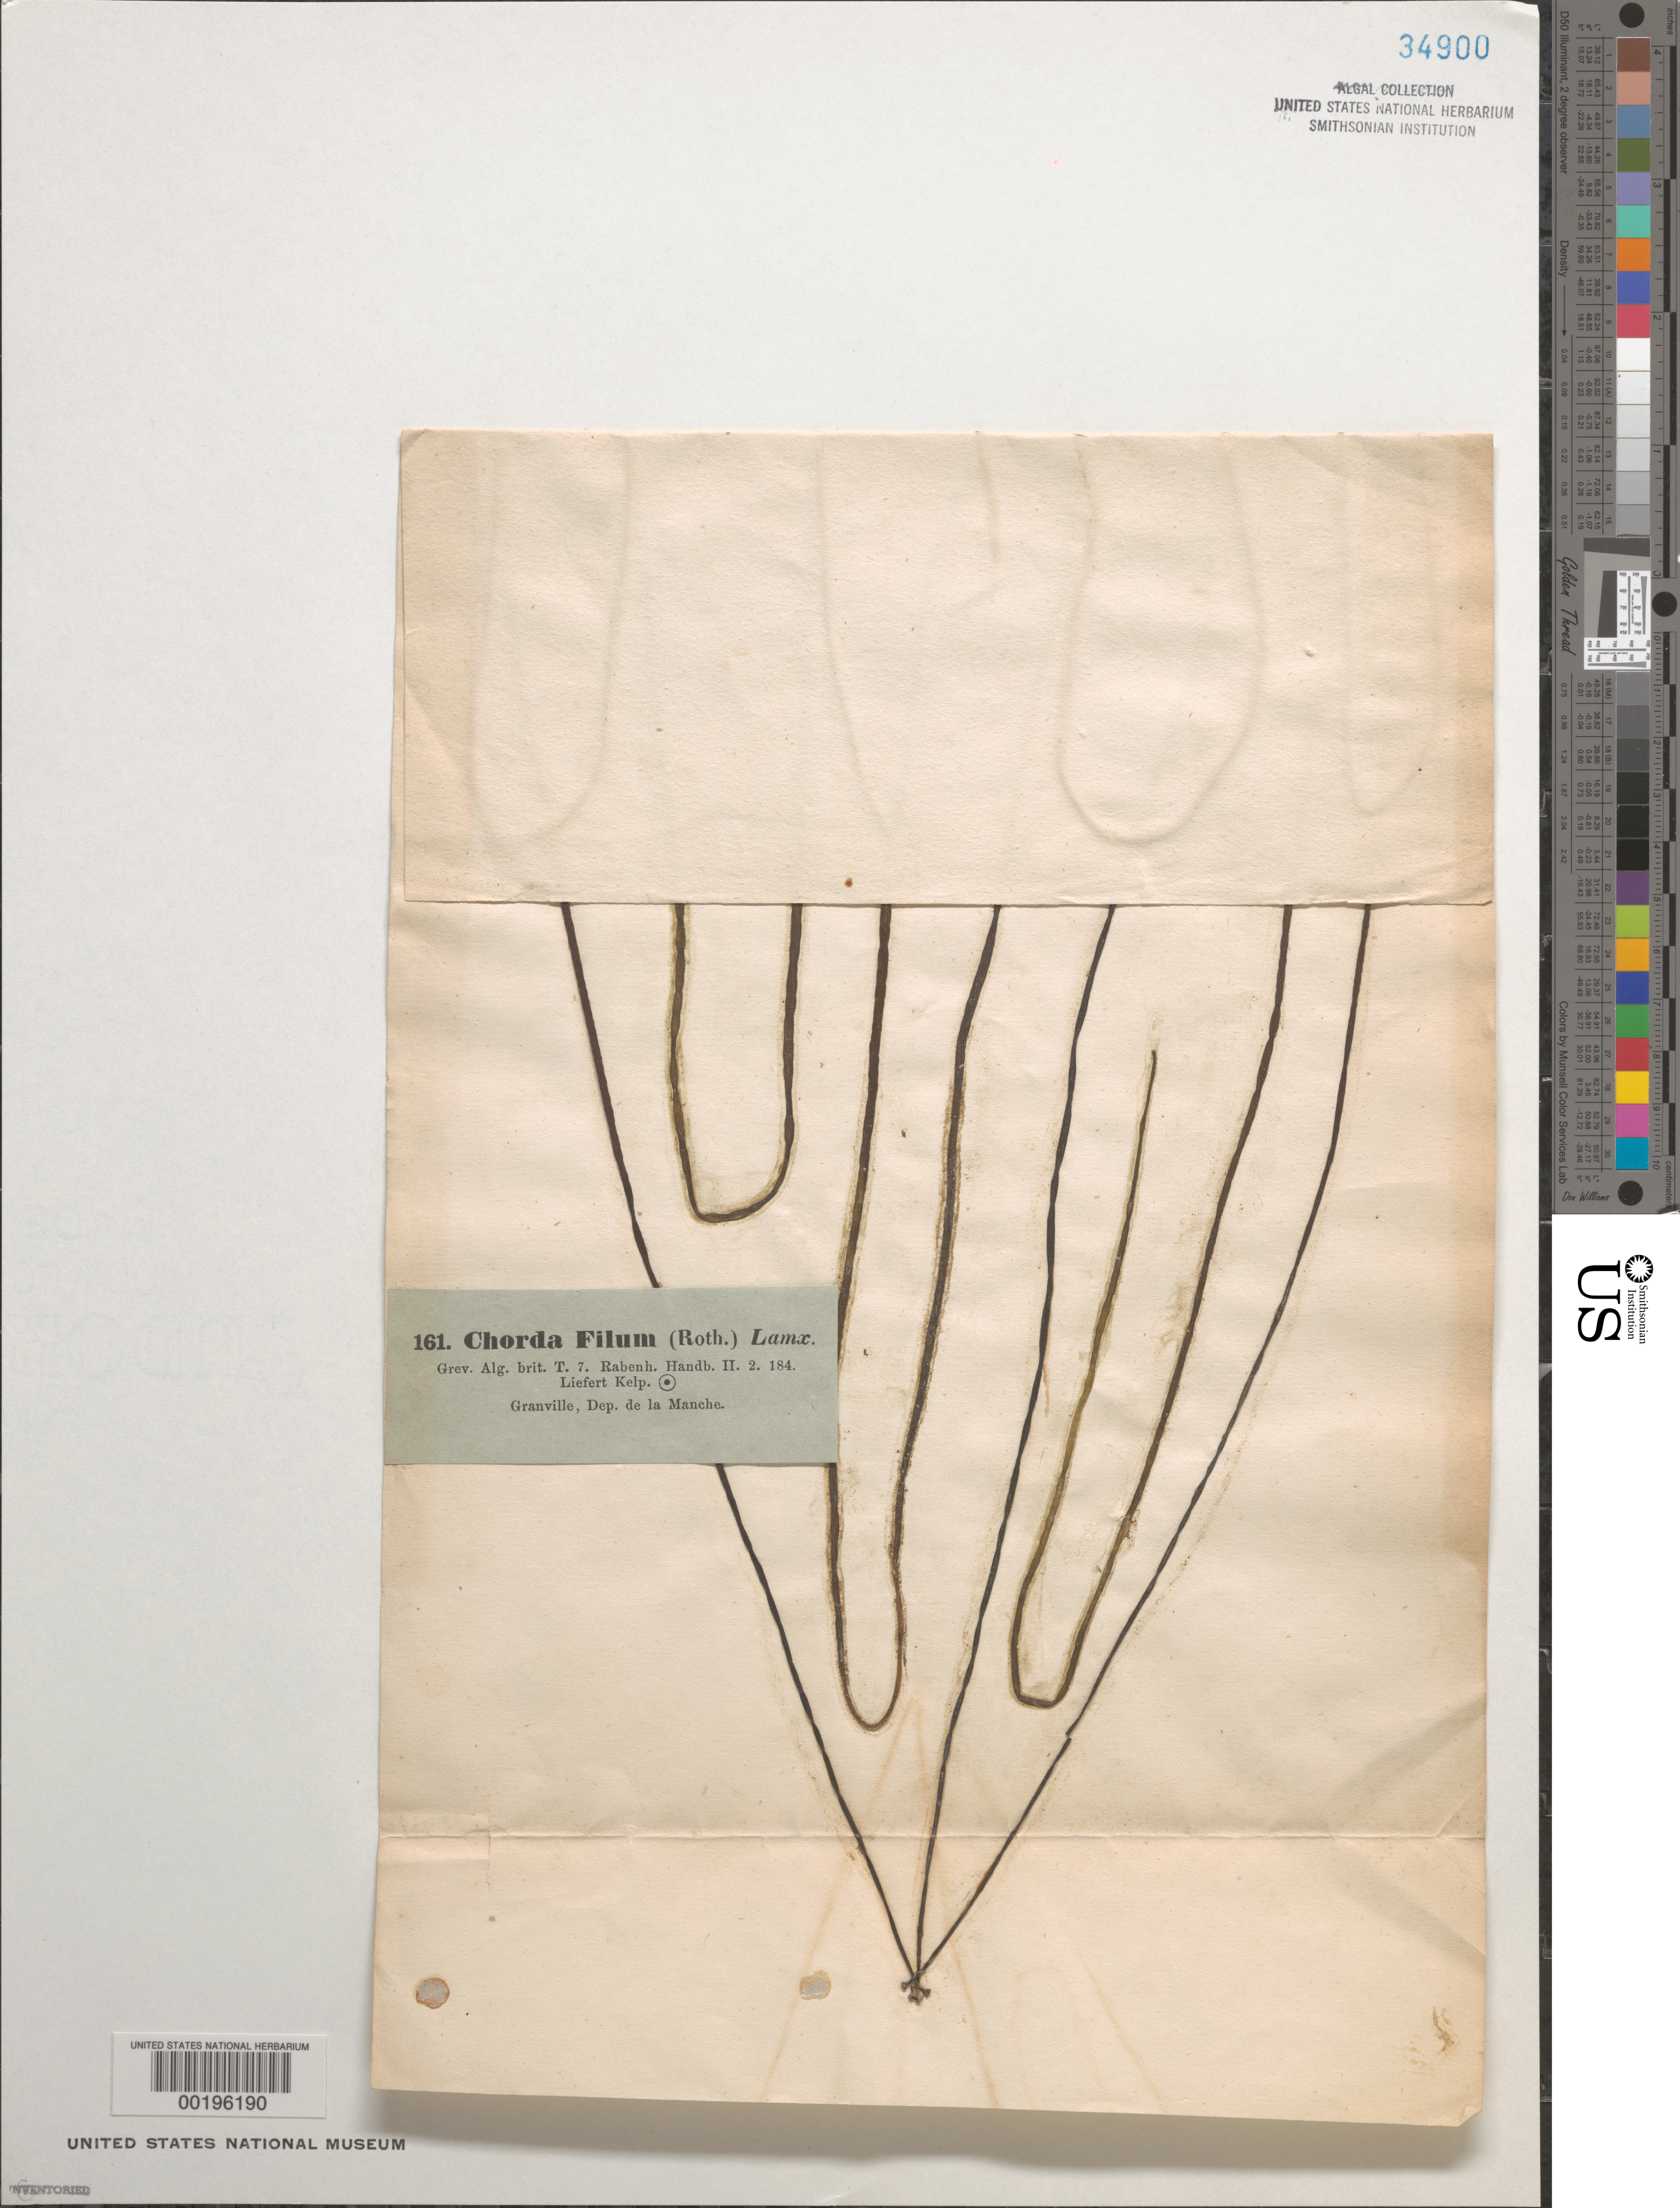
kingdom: Chromista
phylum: Ochrophyta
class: Phaeophyceae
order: Laminariales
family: Chordaceae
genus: Chorda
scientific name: Chorda filum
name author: (L.) Stackh.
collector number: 161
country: France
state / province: Normandie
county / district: Manche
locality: Granville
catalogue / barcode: US 34900